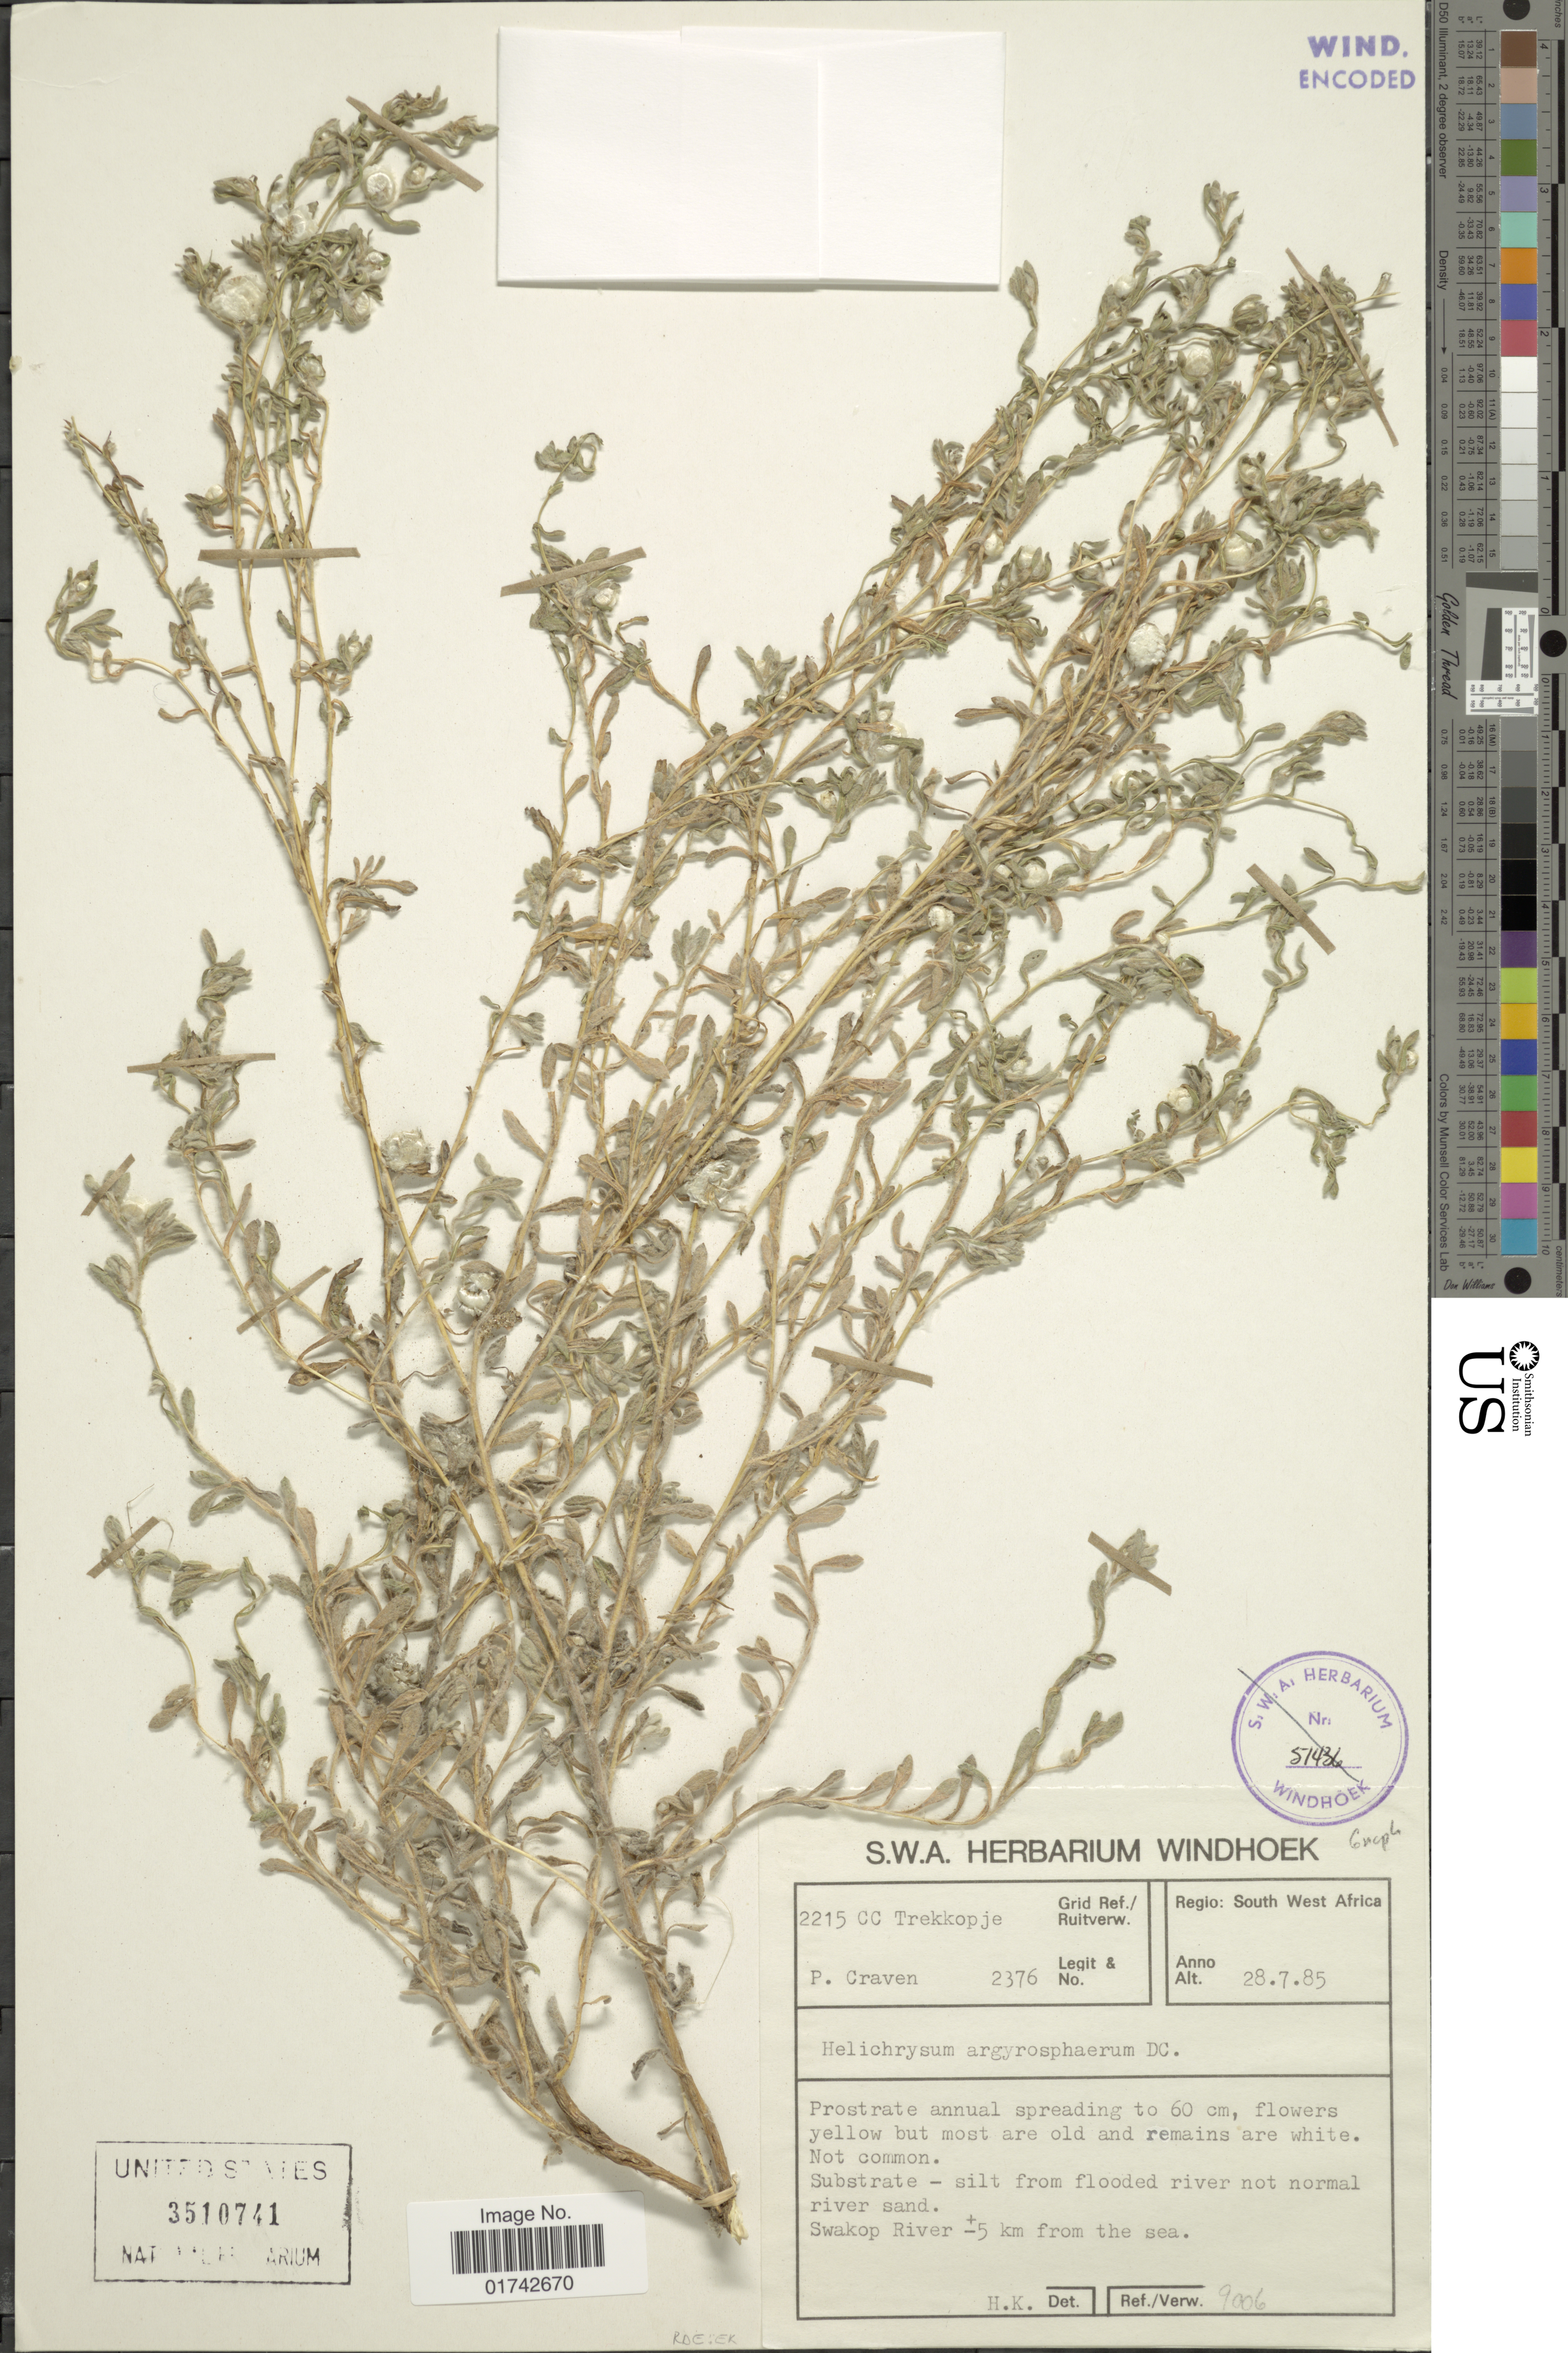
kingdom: Plantae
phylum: Tracheophyta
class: Magnoliopsida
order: Asterales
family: Asteraceae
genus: Helichrysum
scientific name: Helichrysum argyrosphaerum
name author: DC.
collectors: P. Craven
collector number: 2376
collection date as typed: Transcribed d/m/y: 28/7/85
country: Namibia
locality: South West Africa. 2215 CC Trekkopje. Swakop River +- 5 km from the sea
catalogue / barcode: US 3510741